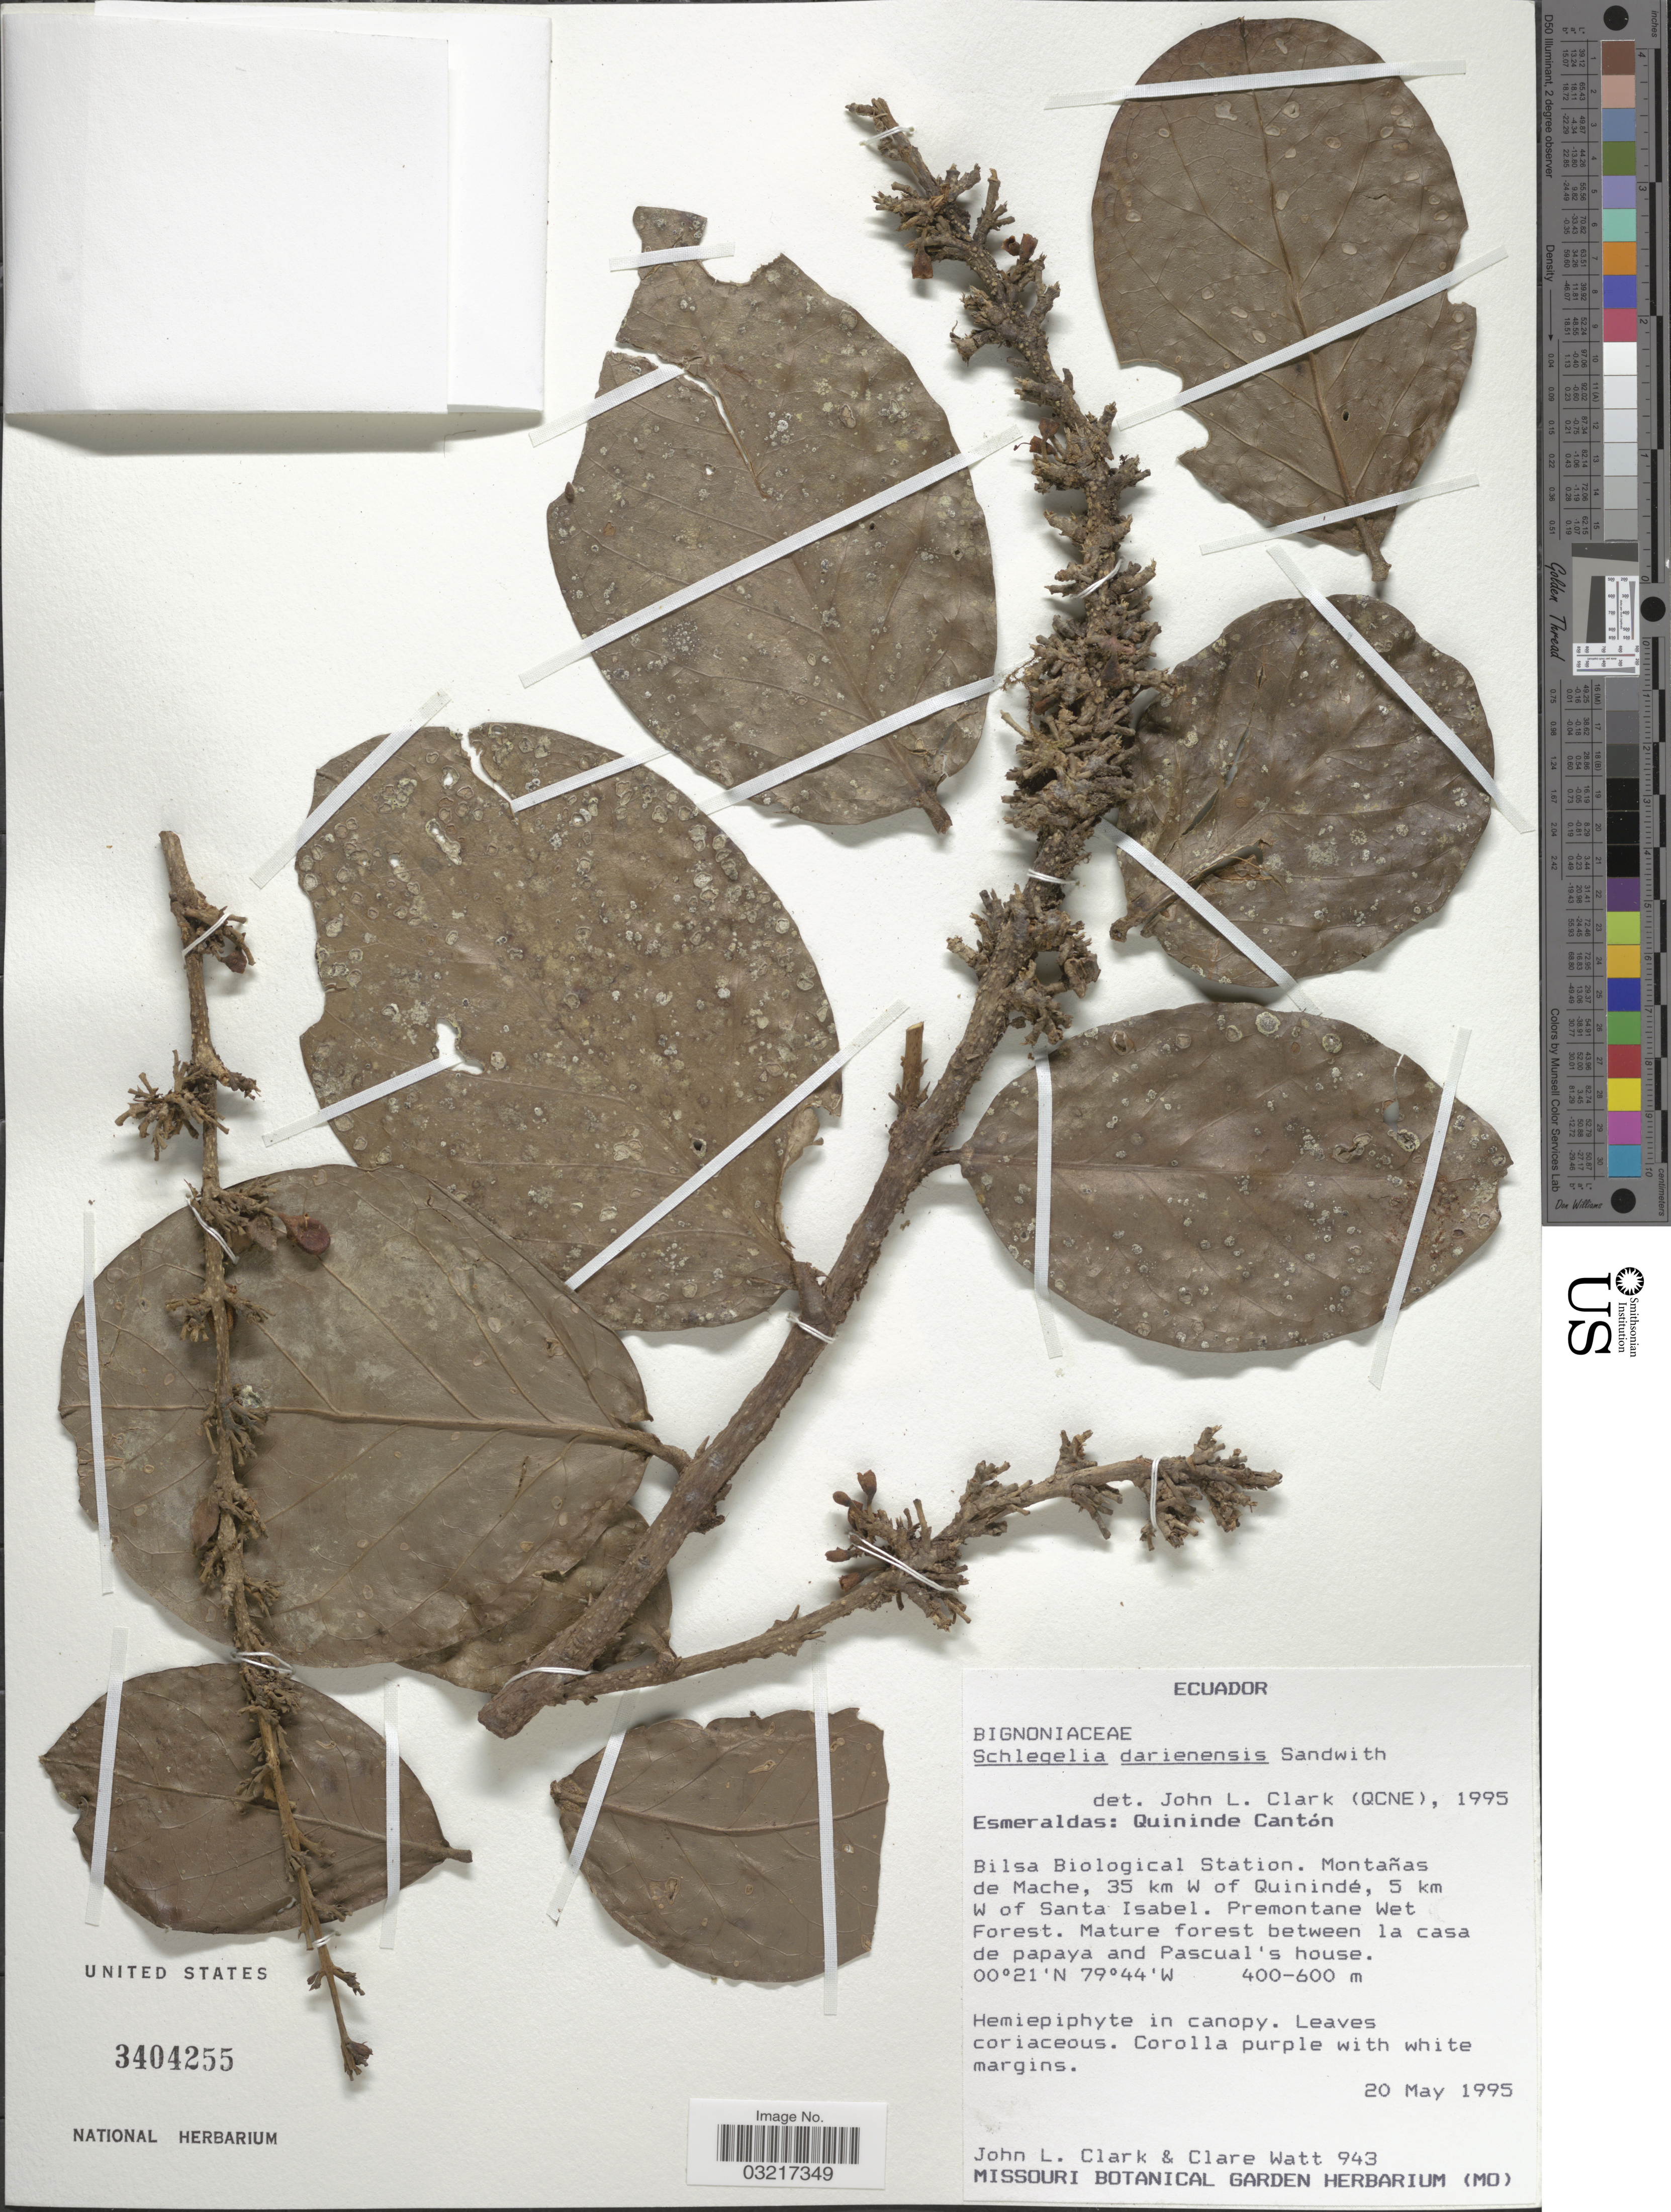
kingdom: Plantae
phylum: Tracheophyta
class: Magnoliopsida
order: Lamiales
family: Schlegeliaceae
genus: Schlegelia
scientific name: Schlegelia darienensis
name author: Sandwith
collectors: J. L. Clark & C. Watt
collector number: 943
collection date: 1995-05-20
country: Ecuador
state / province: Esmeraldas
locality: Quininde Cantón. Bilsa Biological Station. Montañas de Mache, 35 km W of Quinindé, 5 km W of Santa Isabel. Premontane Wet Forest. Mature forest between la casa de papaya and Pascual's house.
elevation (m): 400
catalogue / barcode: US 3404255